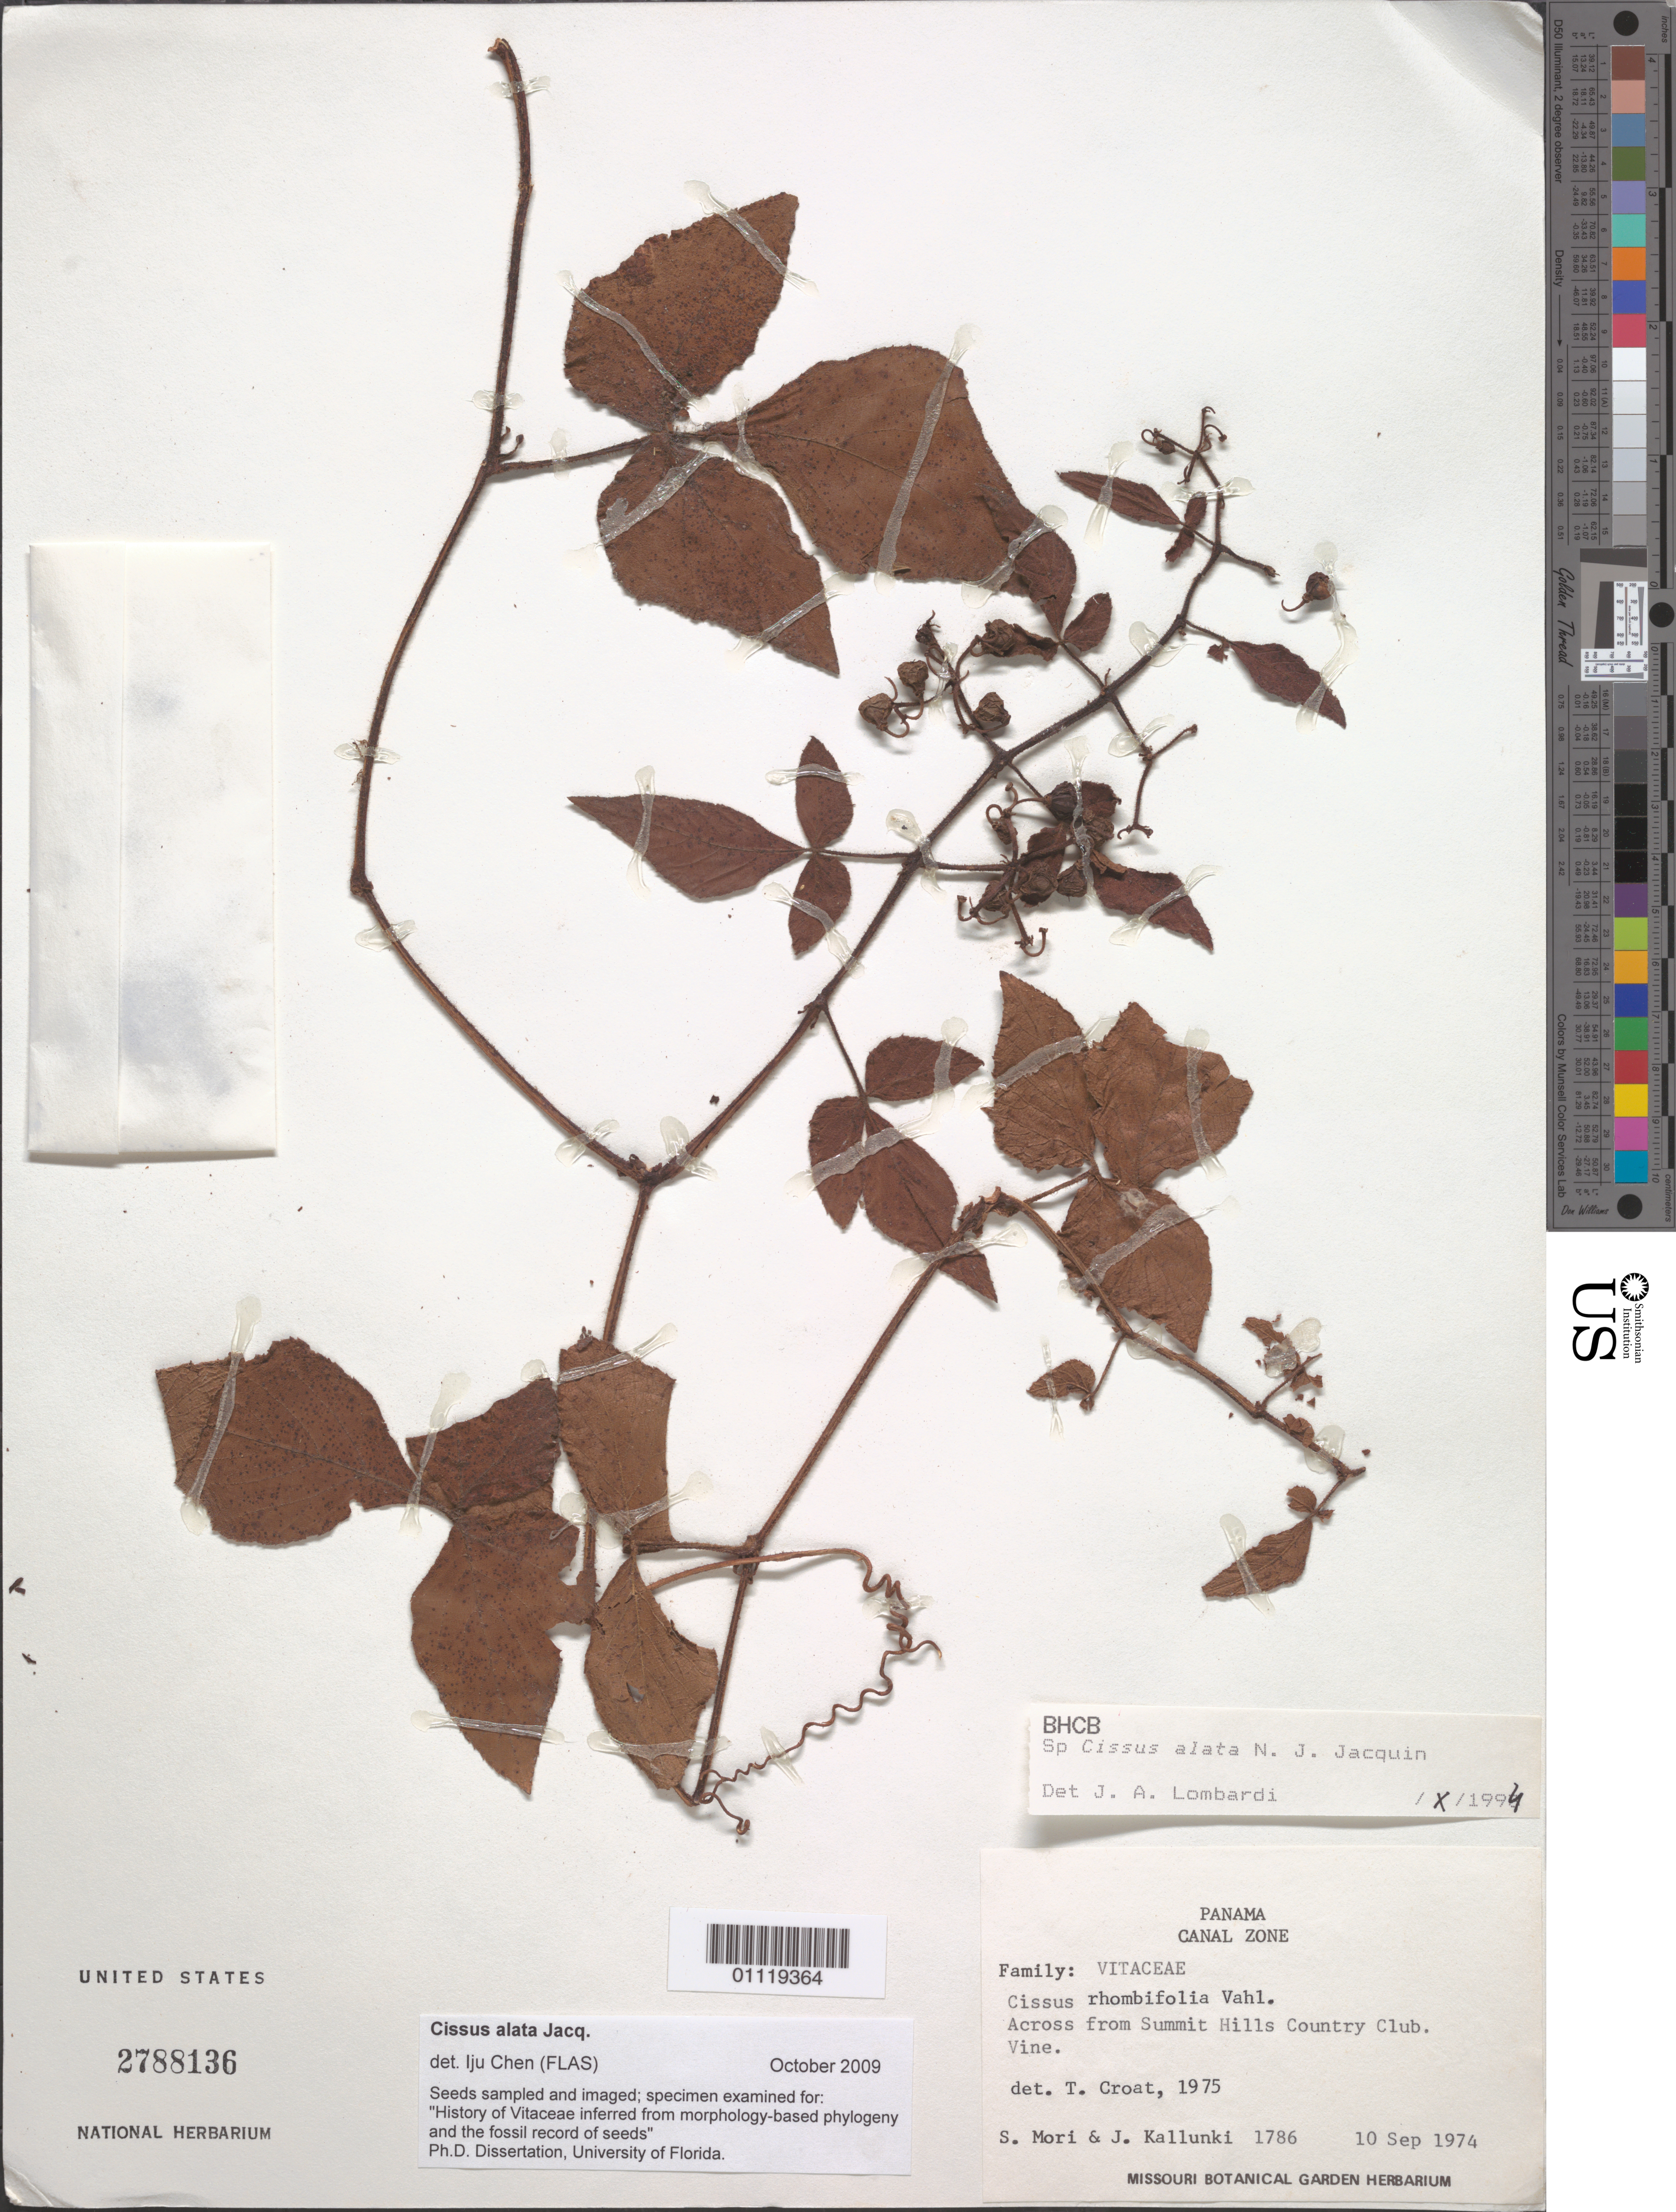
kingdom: Plantae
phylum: Tracheophyta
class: Magnoliopsida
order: Vitales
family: Vitaceae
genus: Cissus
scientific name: Cissus alata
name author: Jacq.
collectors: S. Mori & J. Kallunki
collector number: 1786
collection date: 1974-09-10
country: Panama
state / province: Panamá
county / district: Canal Zone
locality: Across from Summit Hills Country Club.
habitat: Vine.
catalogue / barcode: US 2788136